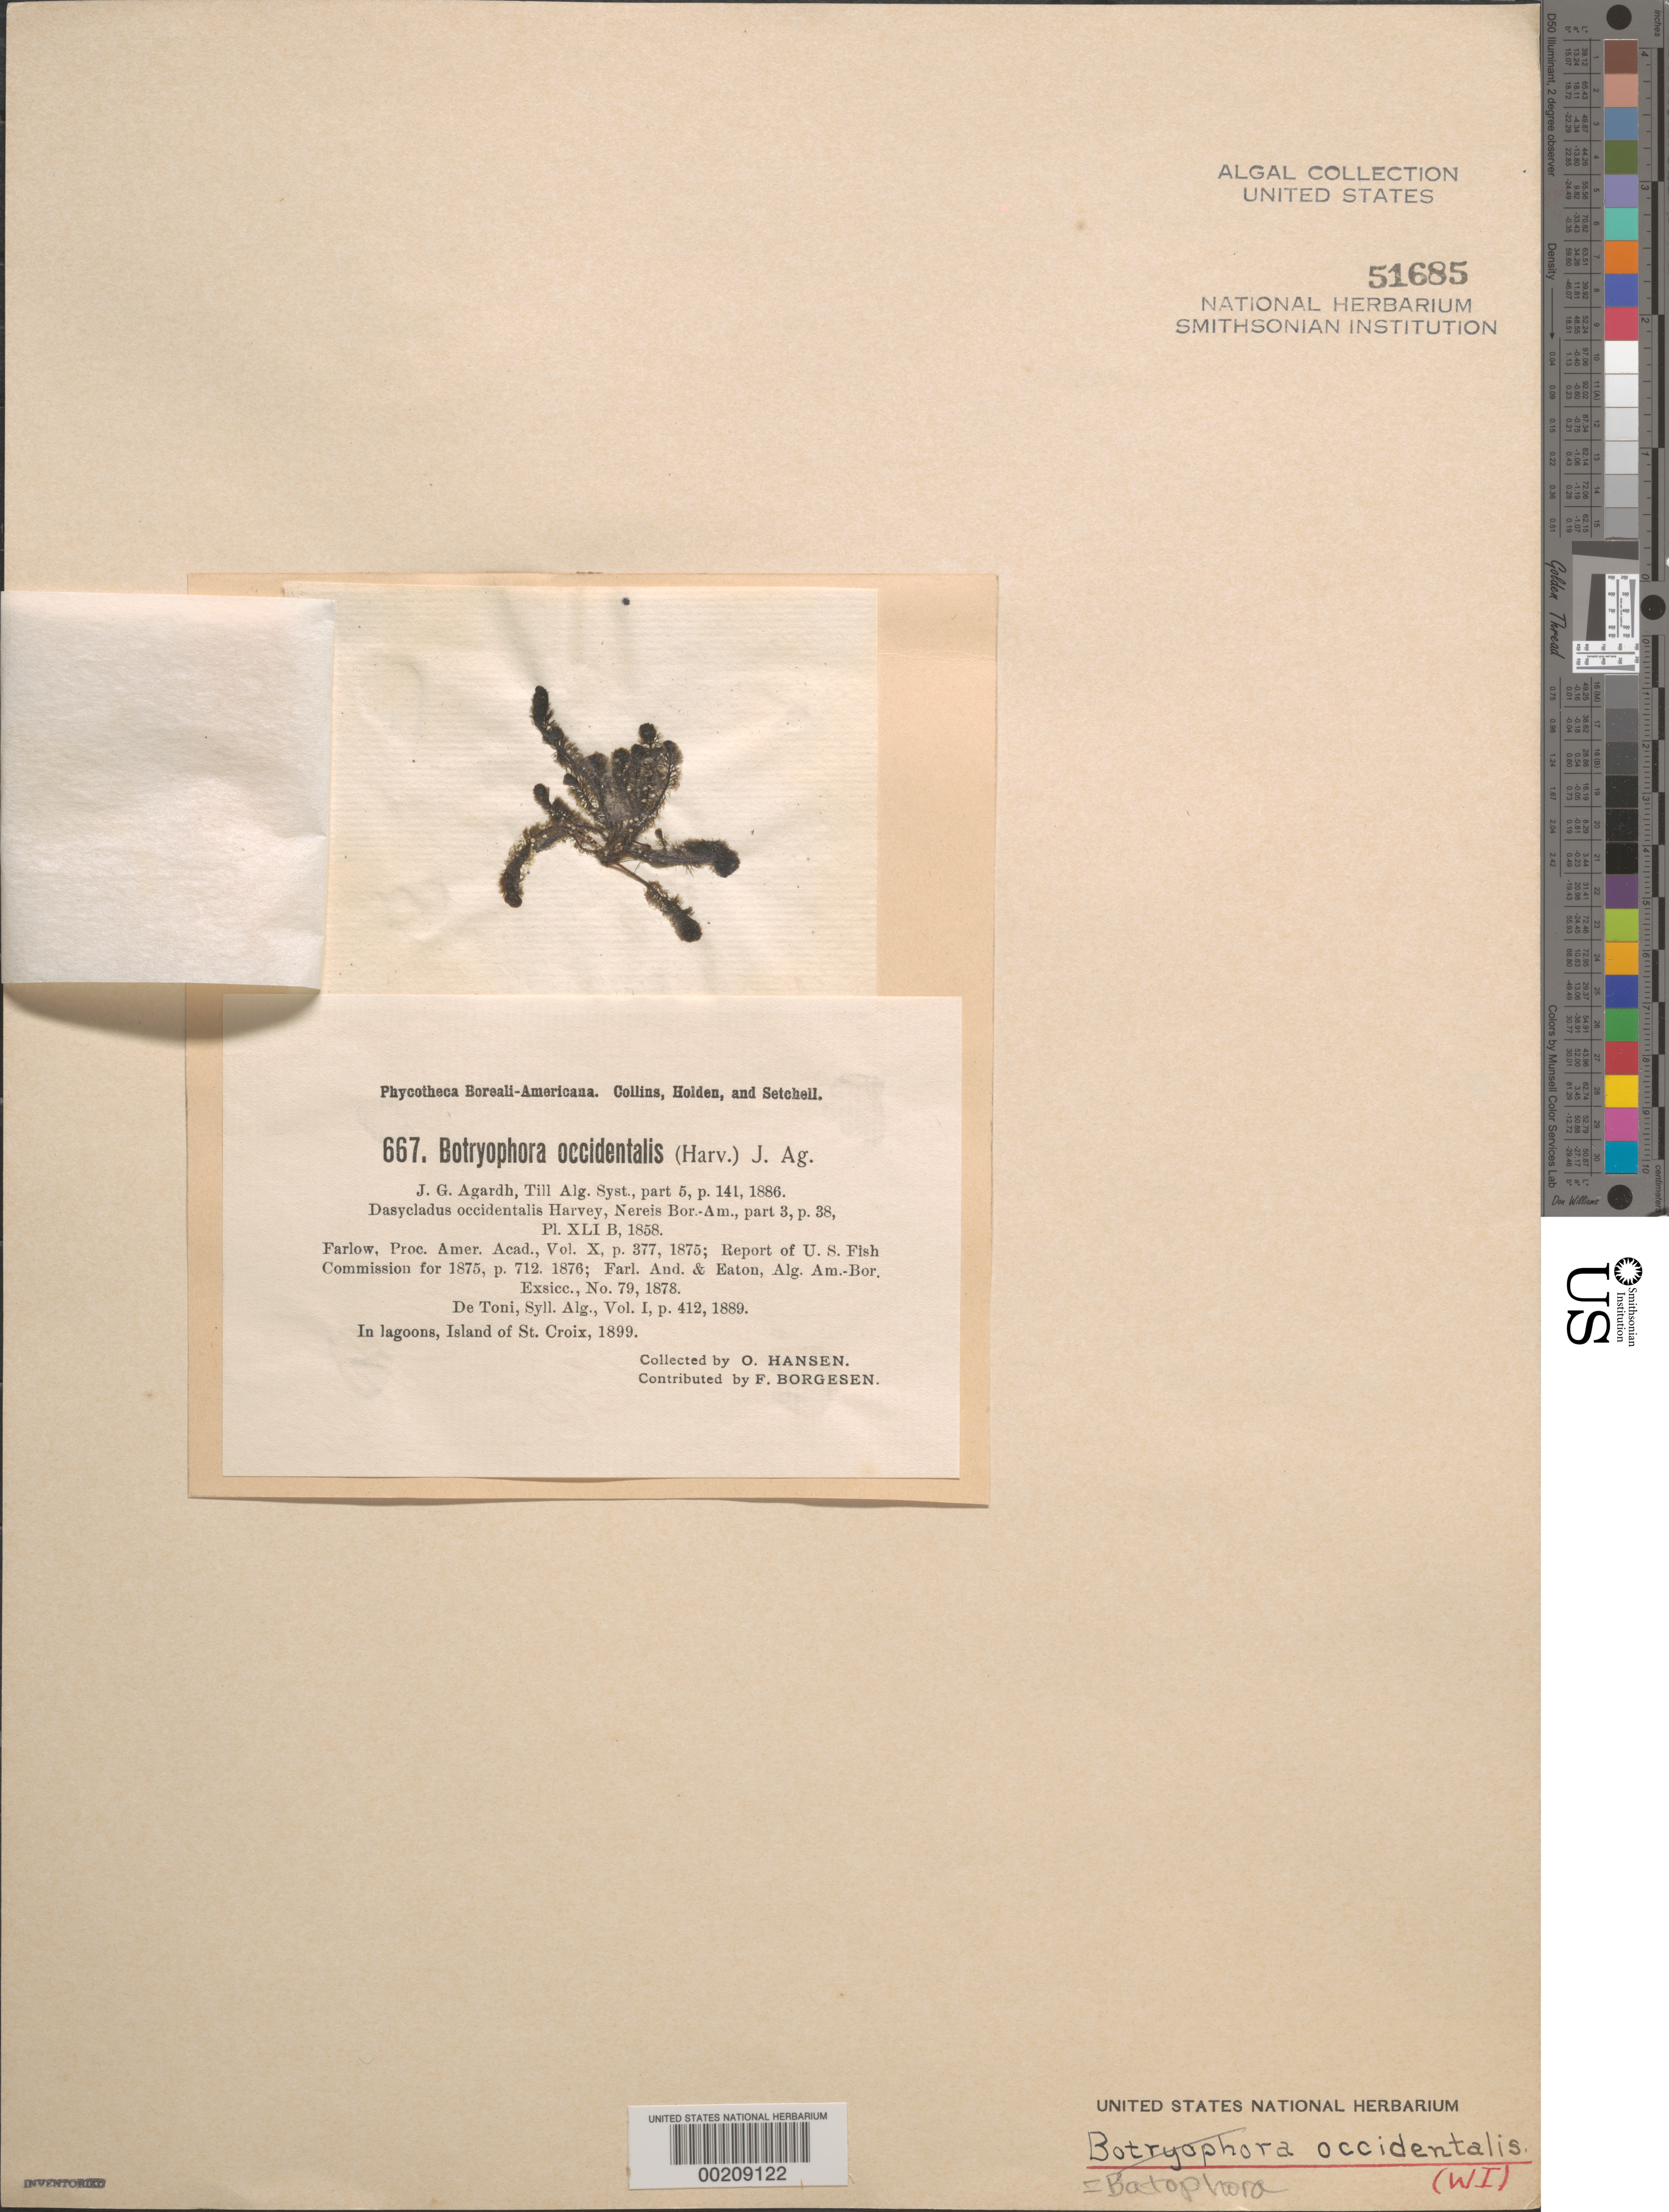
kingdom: Plantae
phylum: Chlorophyta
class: Ulvophyceae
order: Dasycladales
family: Dasycladaceae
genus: Batophora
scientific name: Batophora occidentalis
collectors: O. Hansen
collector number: PB-A 667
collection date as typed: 1899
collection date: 1899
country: U.S. Virgin Islands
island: St. Croix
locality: Lagoons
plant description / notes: Collins, Holden & Setchell, Phycotheca Boreali-Americana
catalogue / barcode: US 51685